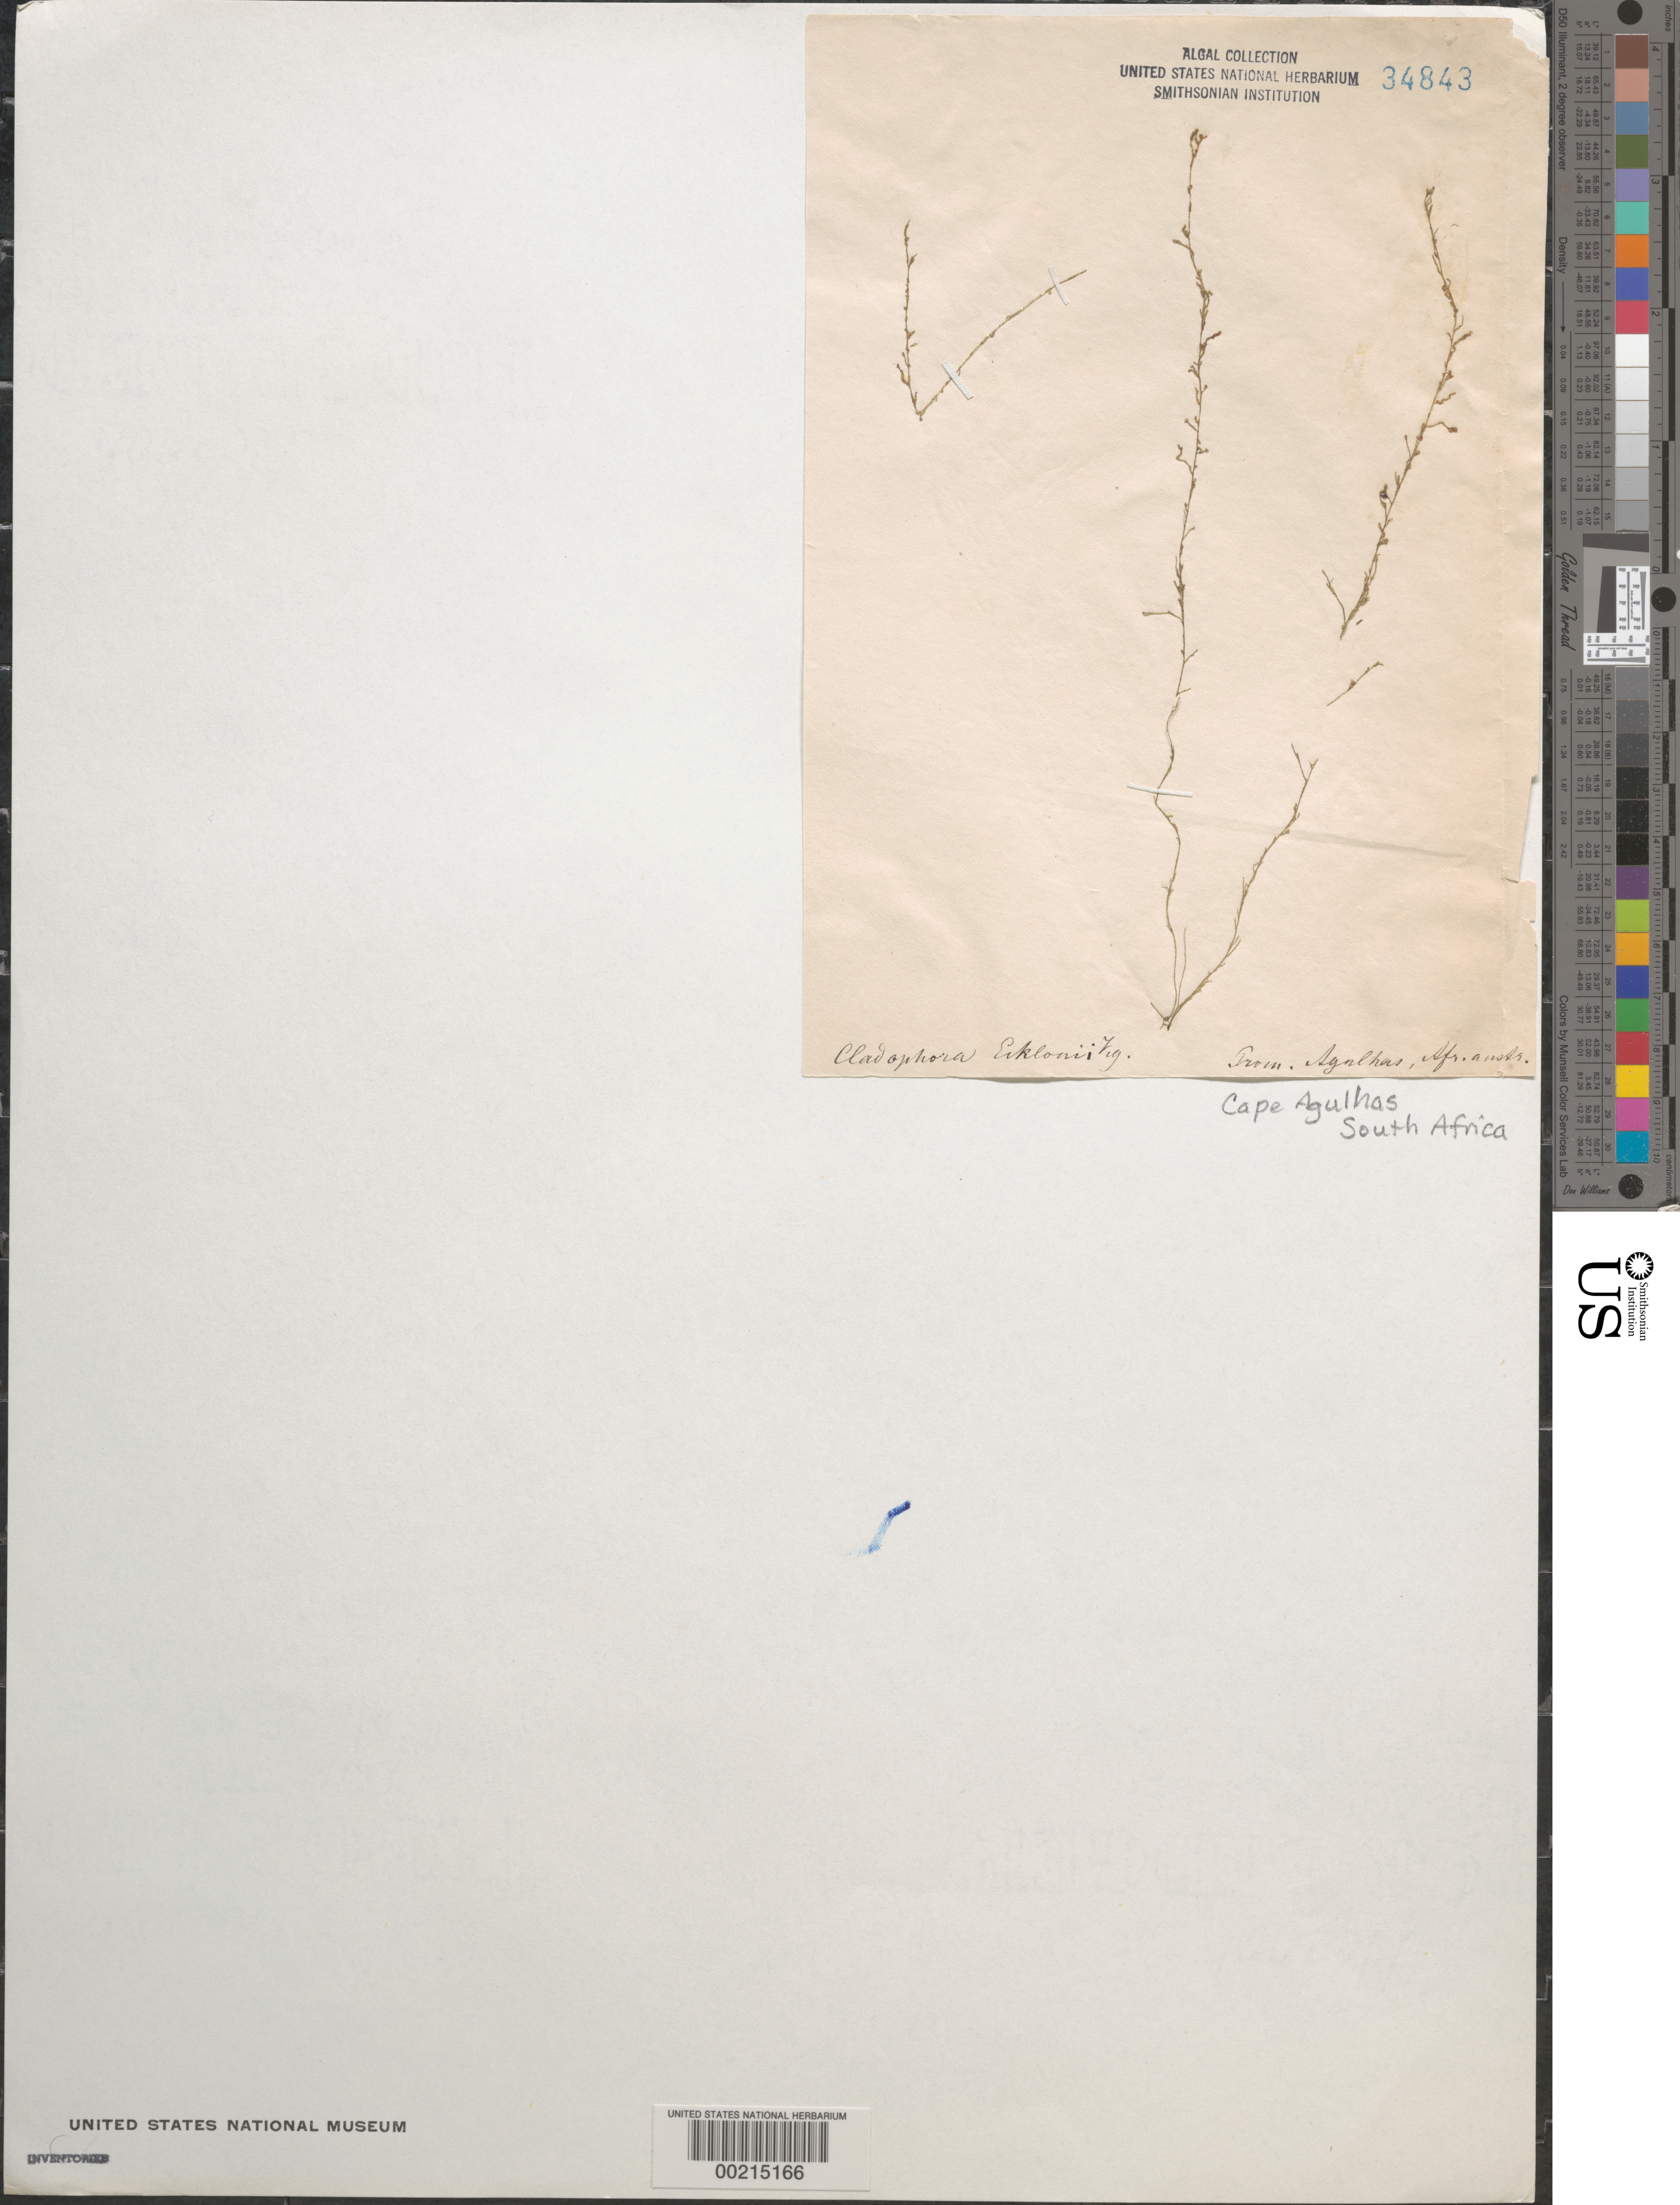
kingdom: Plantae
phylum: Chlorophyta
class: Ulvophyceae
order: Cladophorales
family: Cladophoraceae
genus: Cladophora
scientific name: Cladophora capensis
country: South Africa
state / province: Western Cape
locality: Cape Agulhas (prom. agulhas)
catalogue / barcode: US 34843